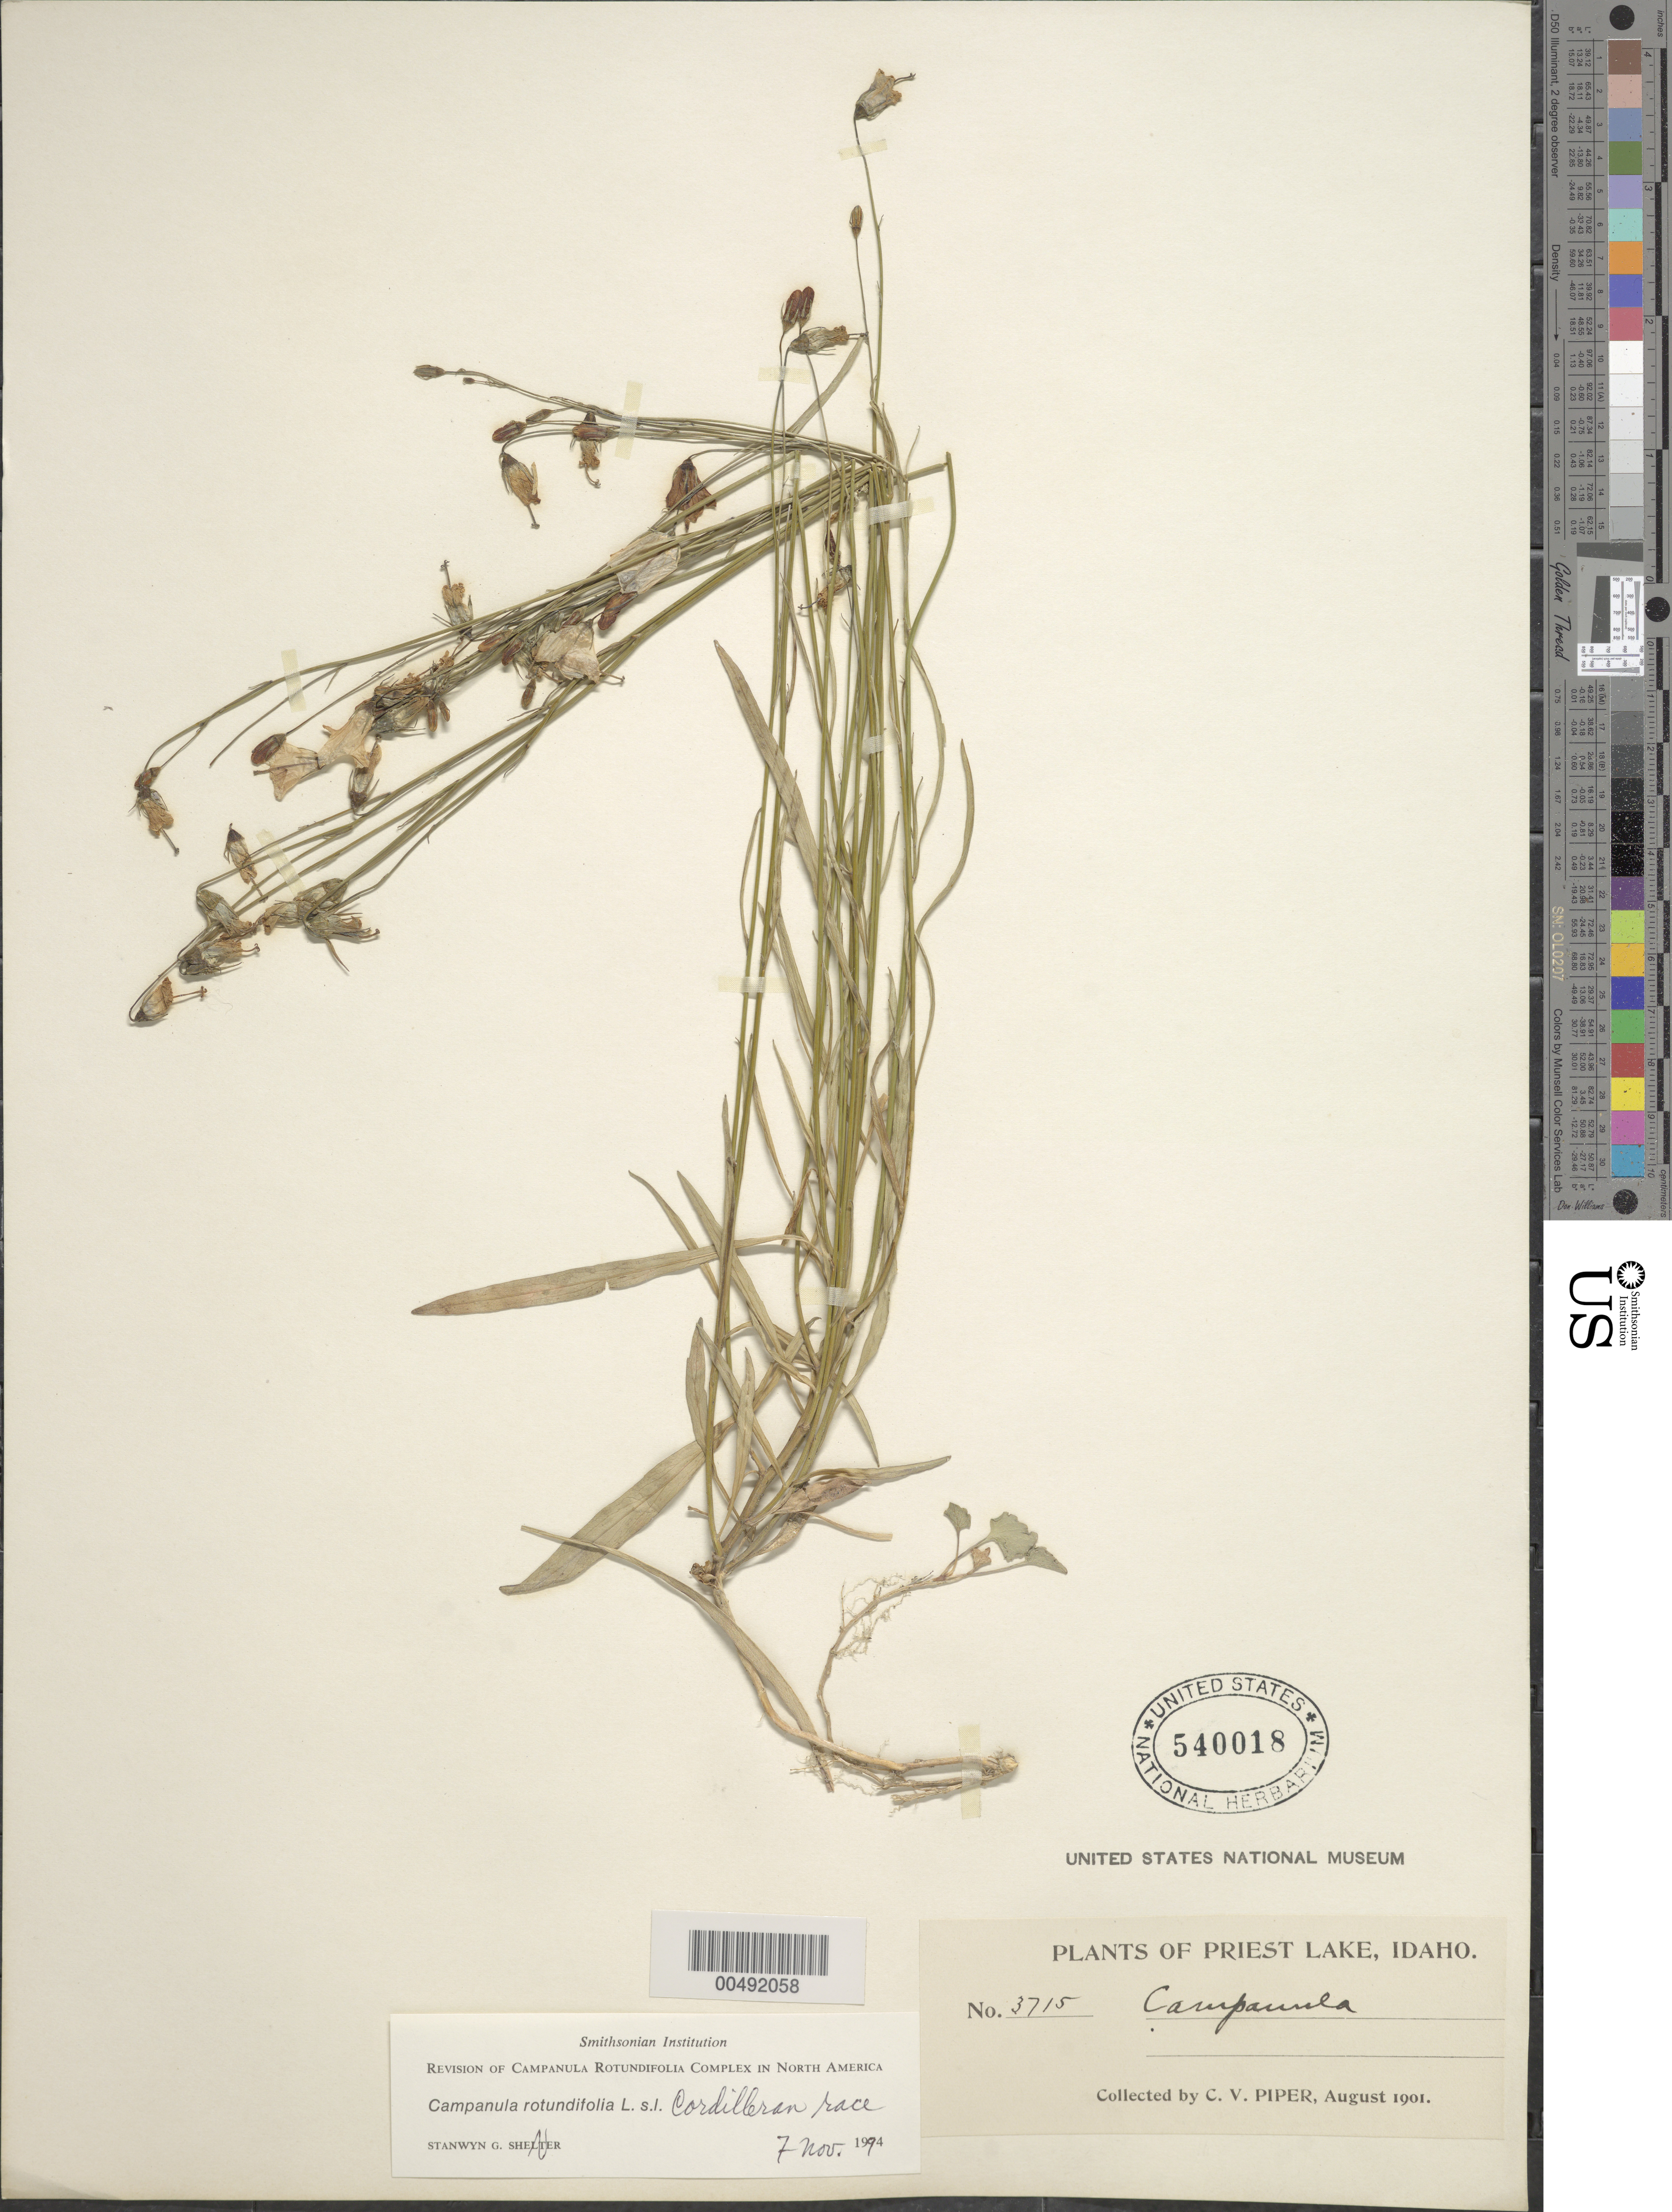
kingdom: Plantae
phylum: Tracheophyta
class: Magnoliopsida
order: Asterales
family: Campanulaceae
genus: Campanula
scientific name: Campanula rotundifolia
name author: L.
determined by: Shetler, Stanwyn G., (US), NMNH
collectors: C. V. Piper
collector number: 3715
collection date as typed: Aug 1901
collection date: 1901-08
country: United States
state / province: Idaho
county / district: Bonner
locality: Priest Lake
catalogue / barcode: US 540018